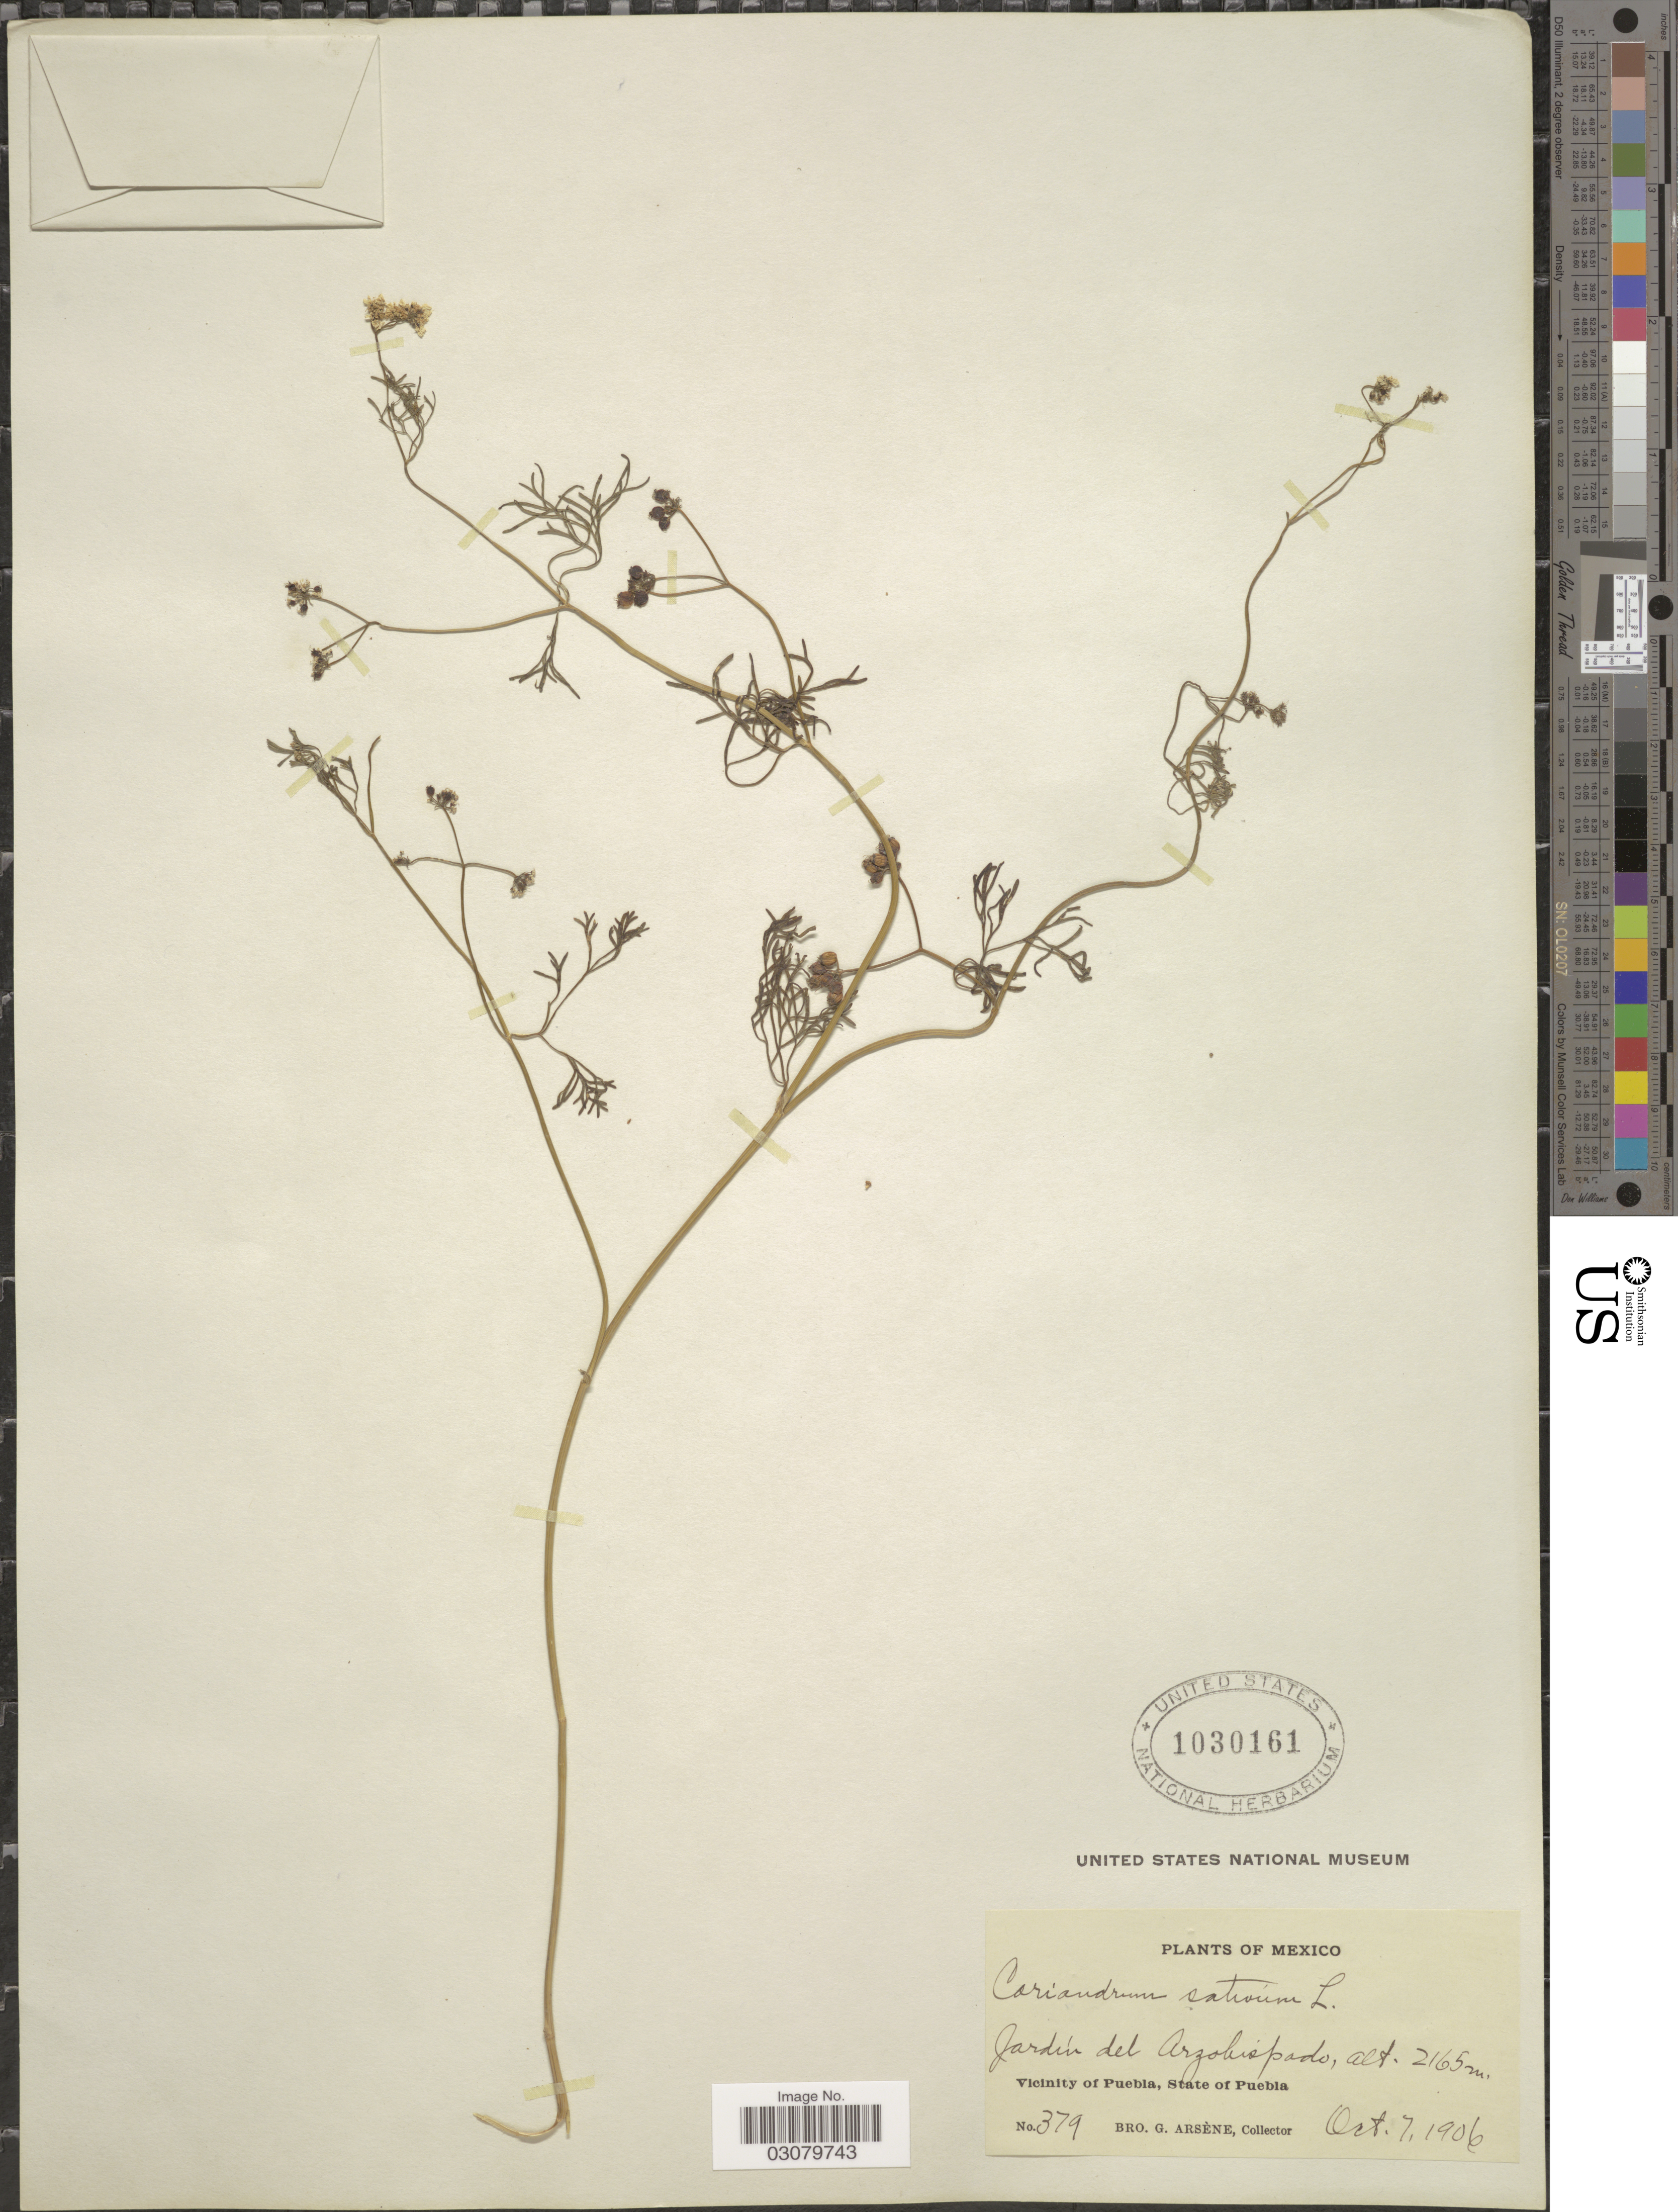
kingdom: Plantae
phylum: Tracheophyta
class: Magnoliopsida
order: Apiales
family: Apiaceae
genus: Coriandrum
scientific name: Coriandrum sativum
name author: L.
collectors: Bro. G. Arsène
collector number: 379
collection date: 1906-10-07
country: Mexico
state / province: Puebla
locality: Jardin del Arzobispando. Vicinity of Puebla.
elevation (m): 2165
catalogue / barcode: US 1030161